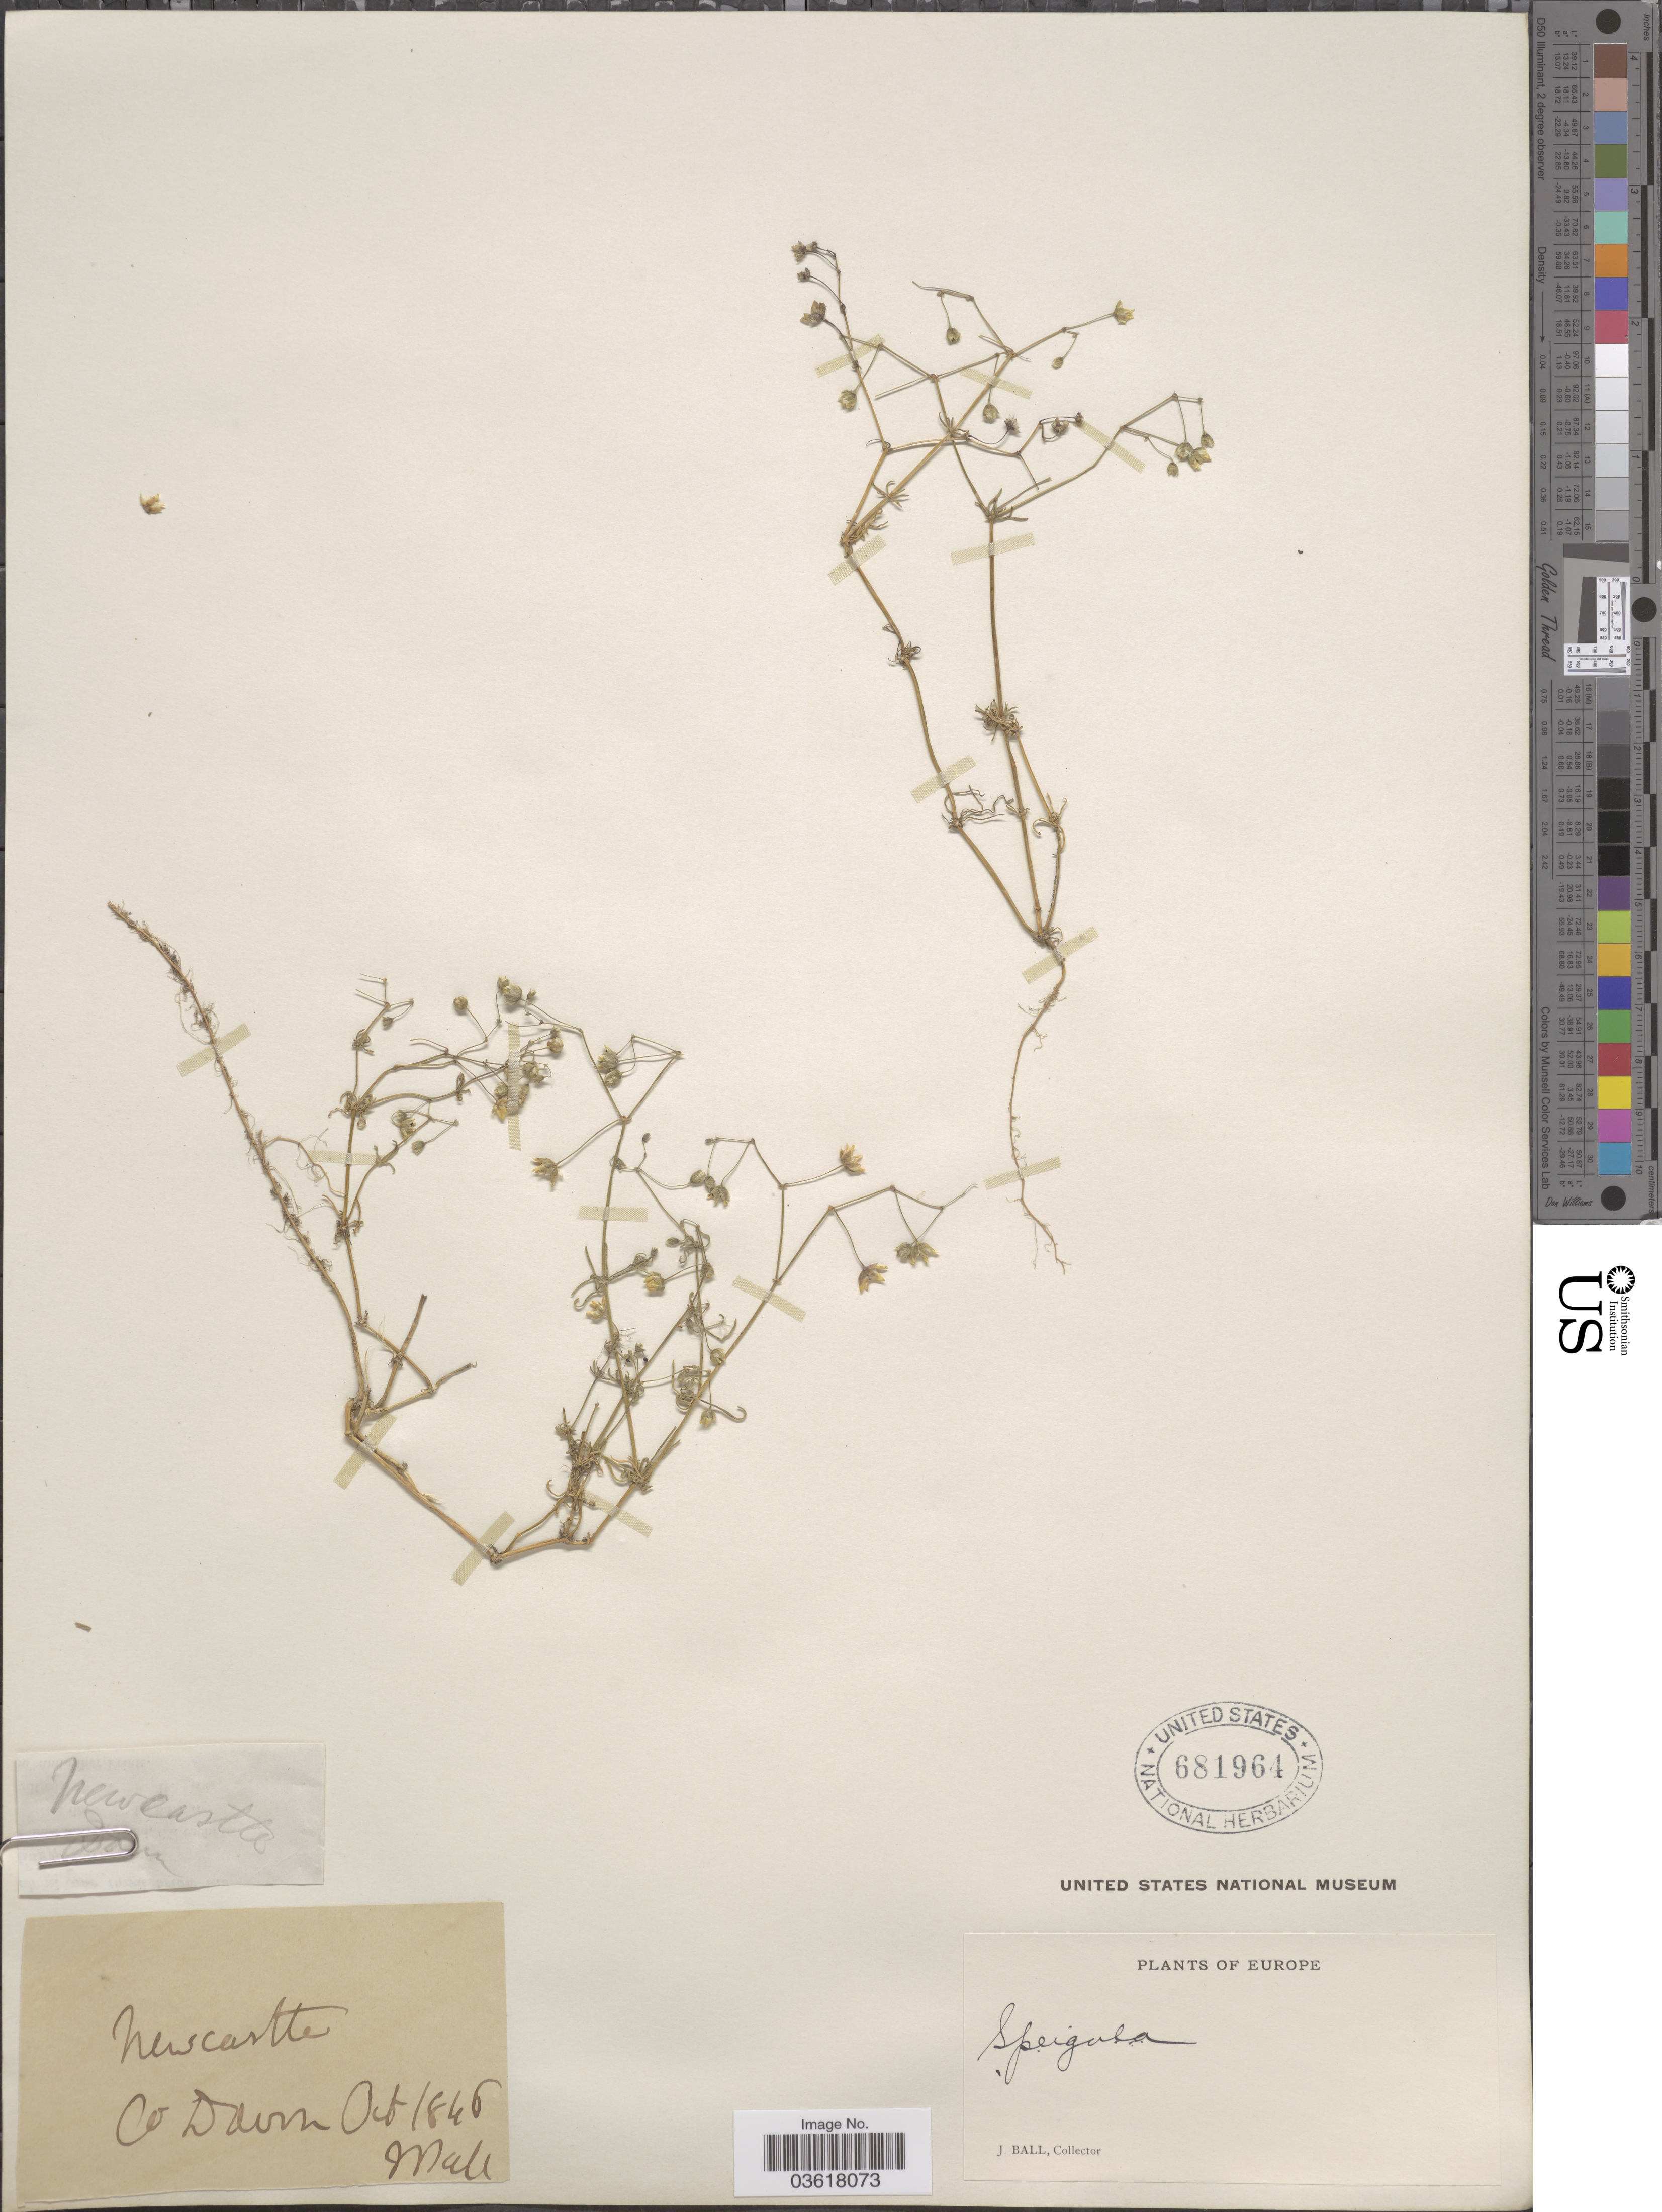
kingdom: Plantae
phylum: Tracheophyta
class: Magnoliopsida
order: Caryophyllales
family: Caryophyllaceae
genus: Spergula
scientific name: Spergula sp.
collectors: J. Ball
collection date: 1846-10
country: United Kingdom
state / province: England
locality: Newcastle.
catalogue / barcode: US 681964